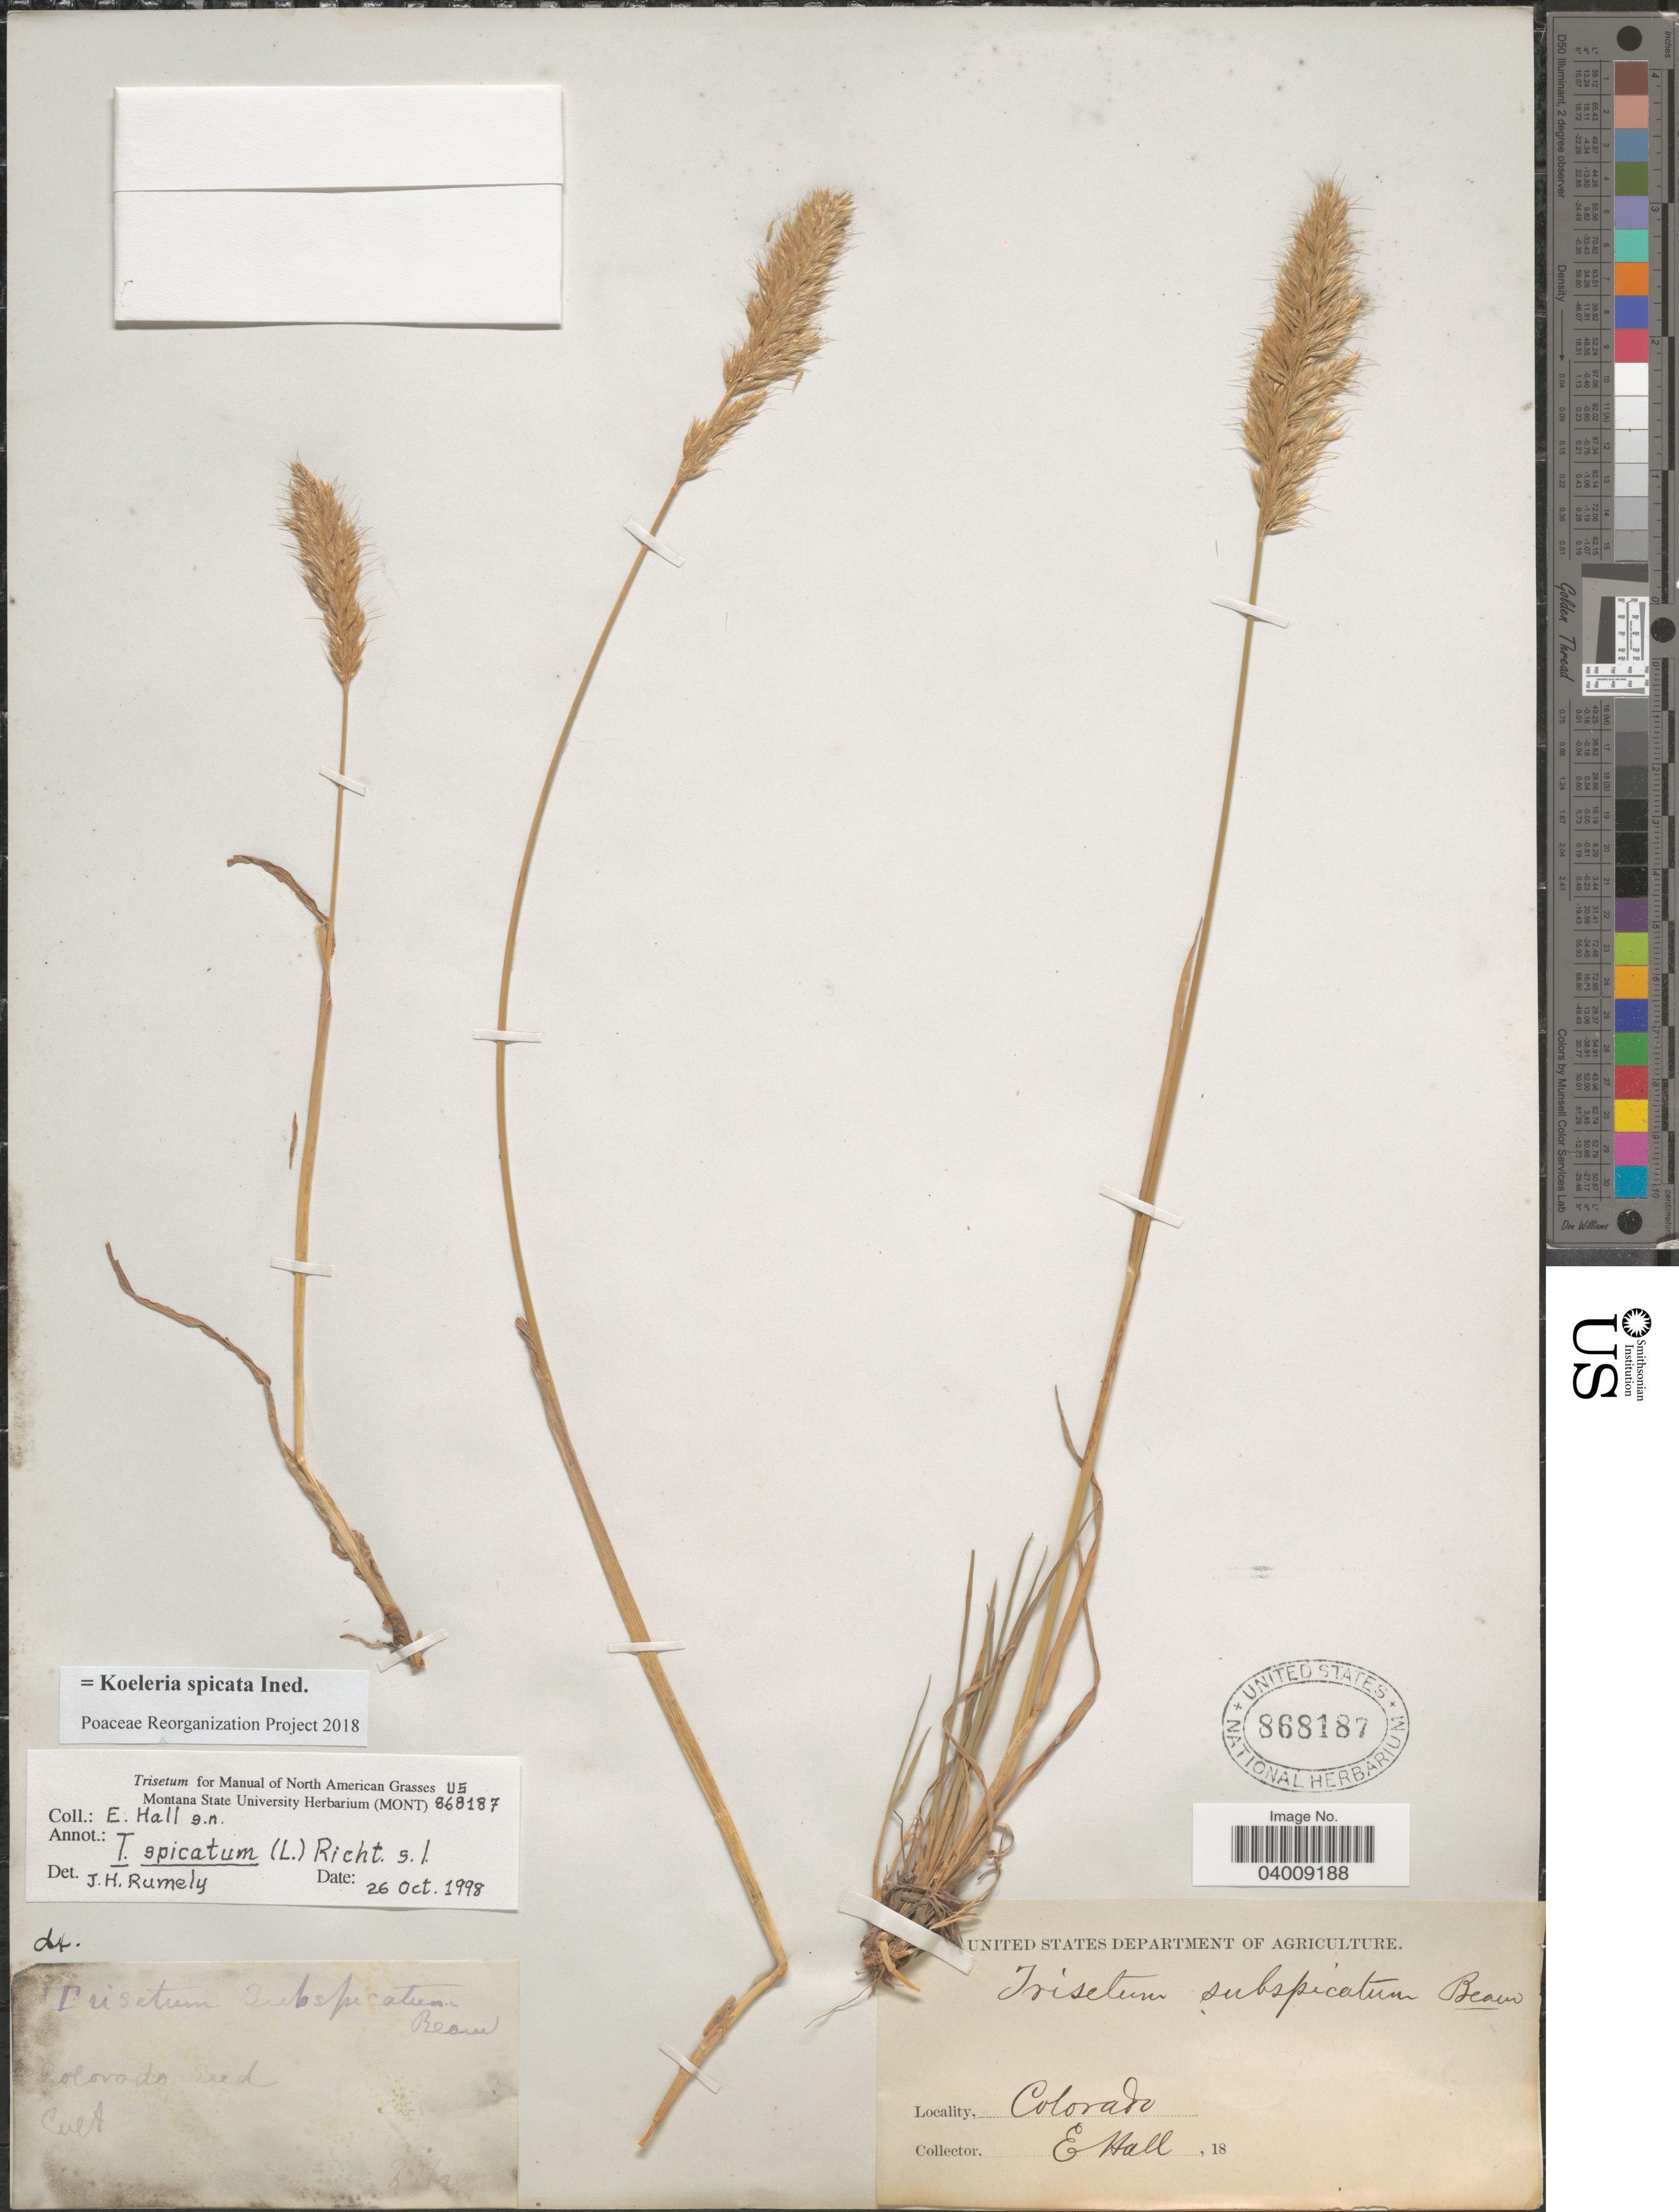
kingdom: Plantae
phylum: Tracheophyta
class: Liliopsida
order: Poales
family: Poaceae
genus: Koeleria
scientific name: Koeleria spicata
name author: (L.) Barberá et al.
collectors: E. Hall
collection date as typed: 18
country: United States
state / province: Colorado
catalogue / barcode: US 868187